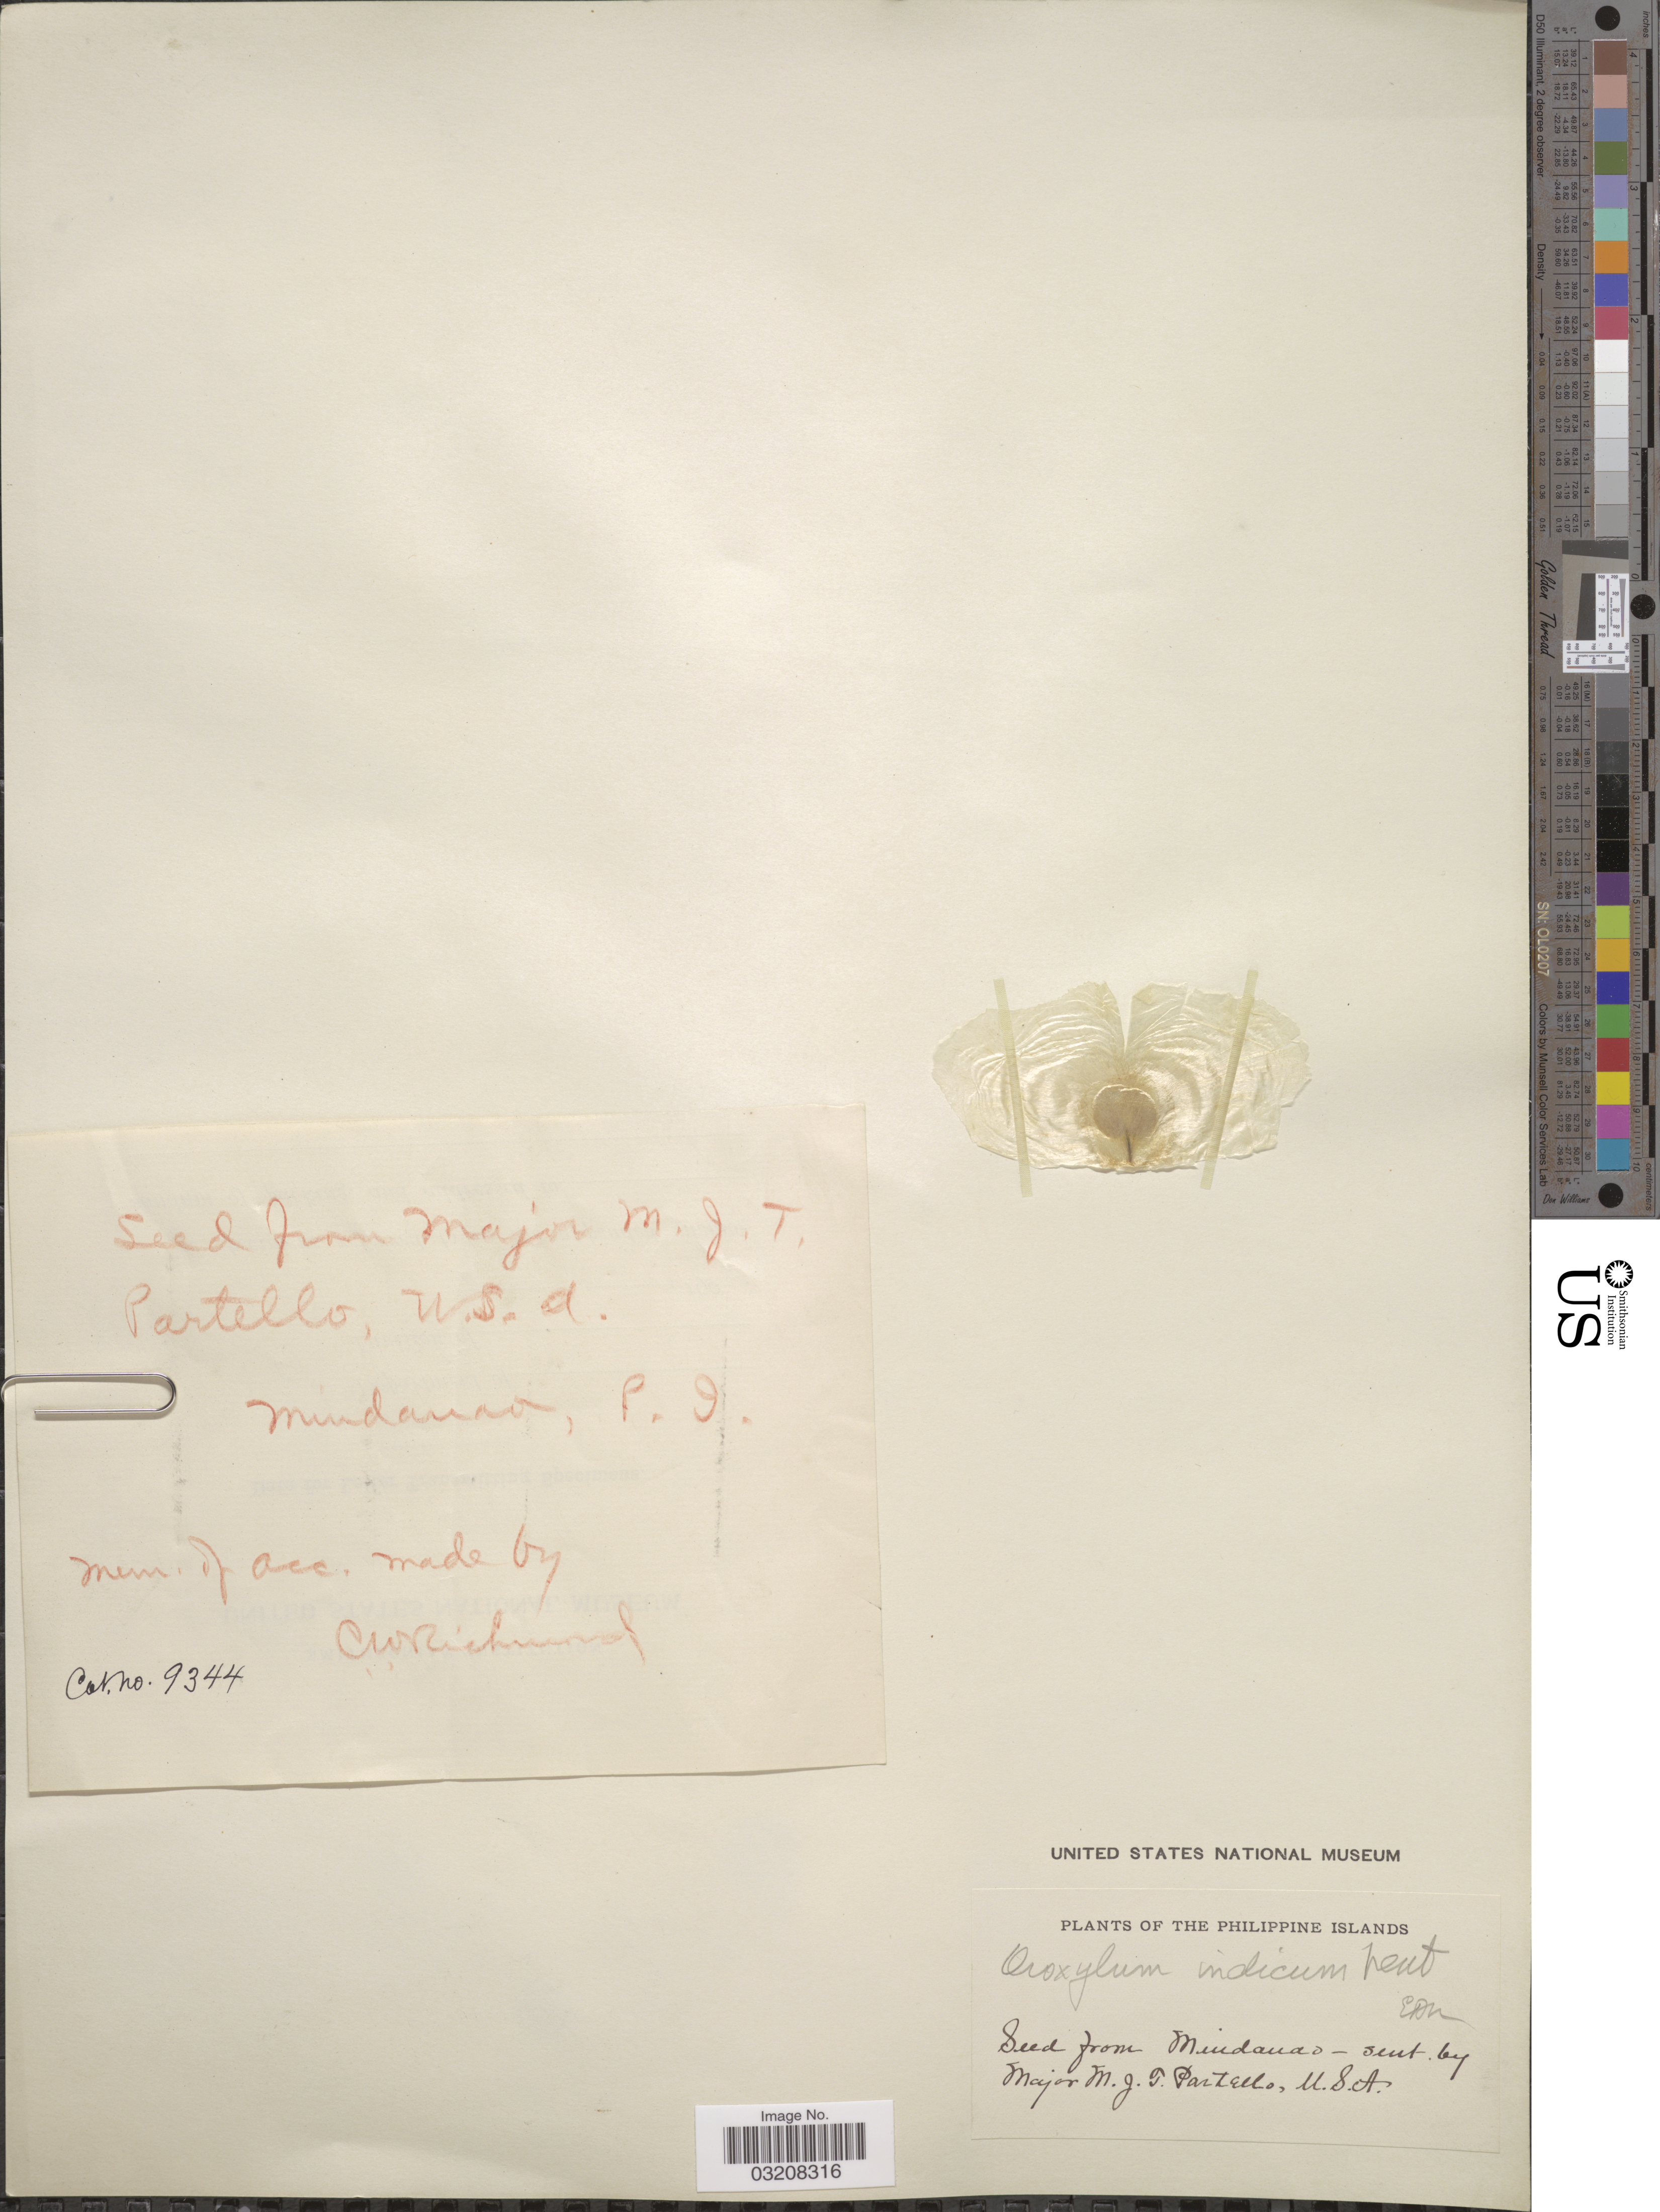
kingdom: Plantae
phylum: Tracheophyta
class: Magnoliopsida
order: Lamiales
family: Bignoniaceae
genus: Oroxylum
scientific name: Oroxylum indicum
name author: (L.) Kurz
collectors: M. Partello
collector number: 9344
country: Philippines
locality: Mindanao. P.I.